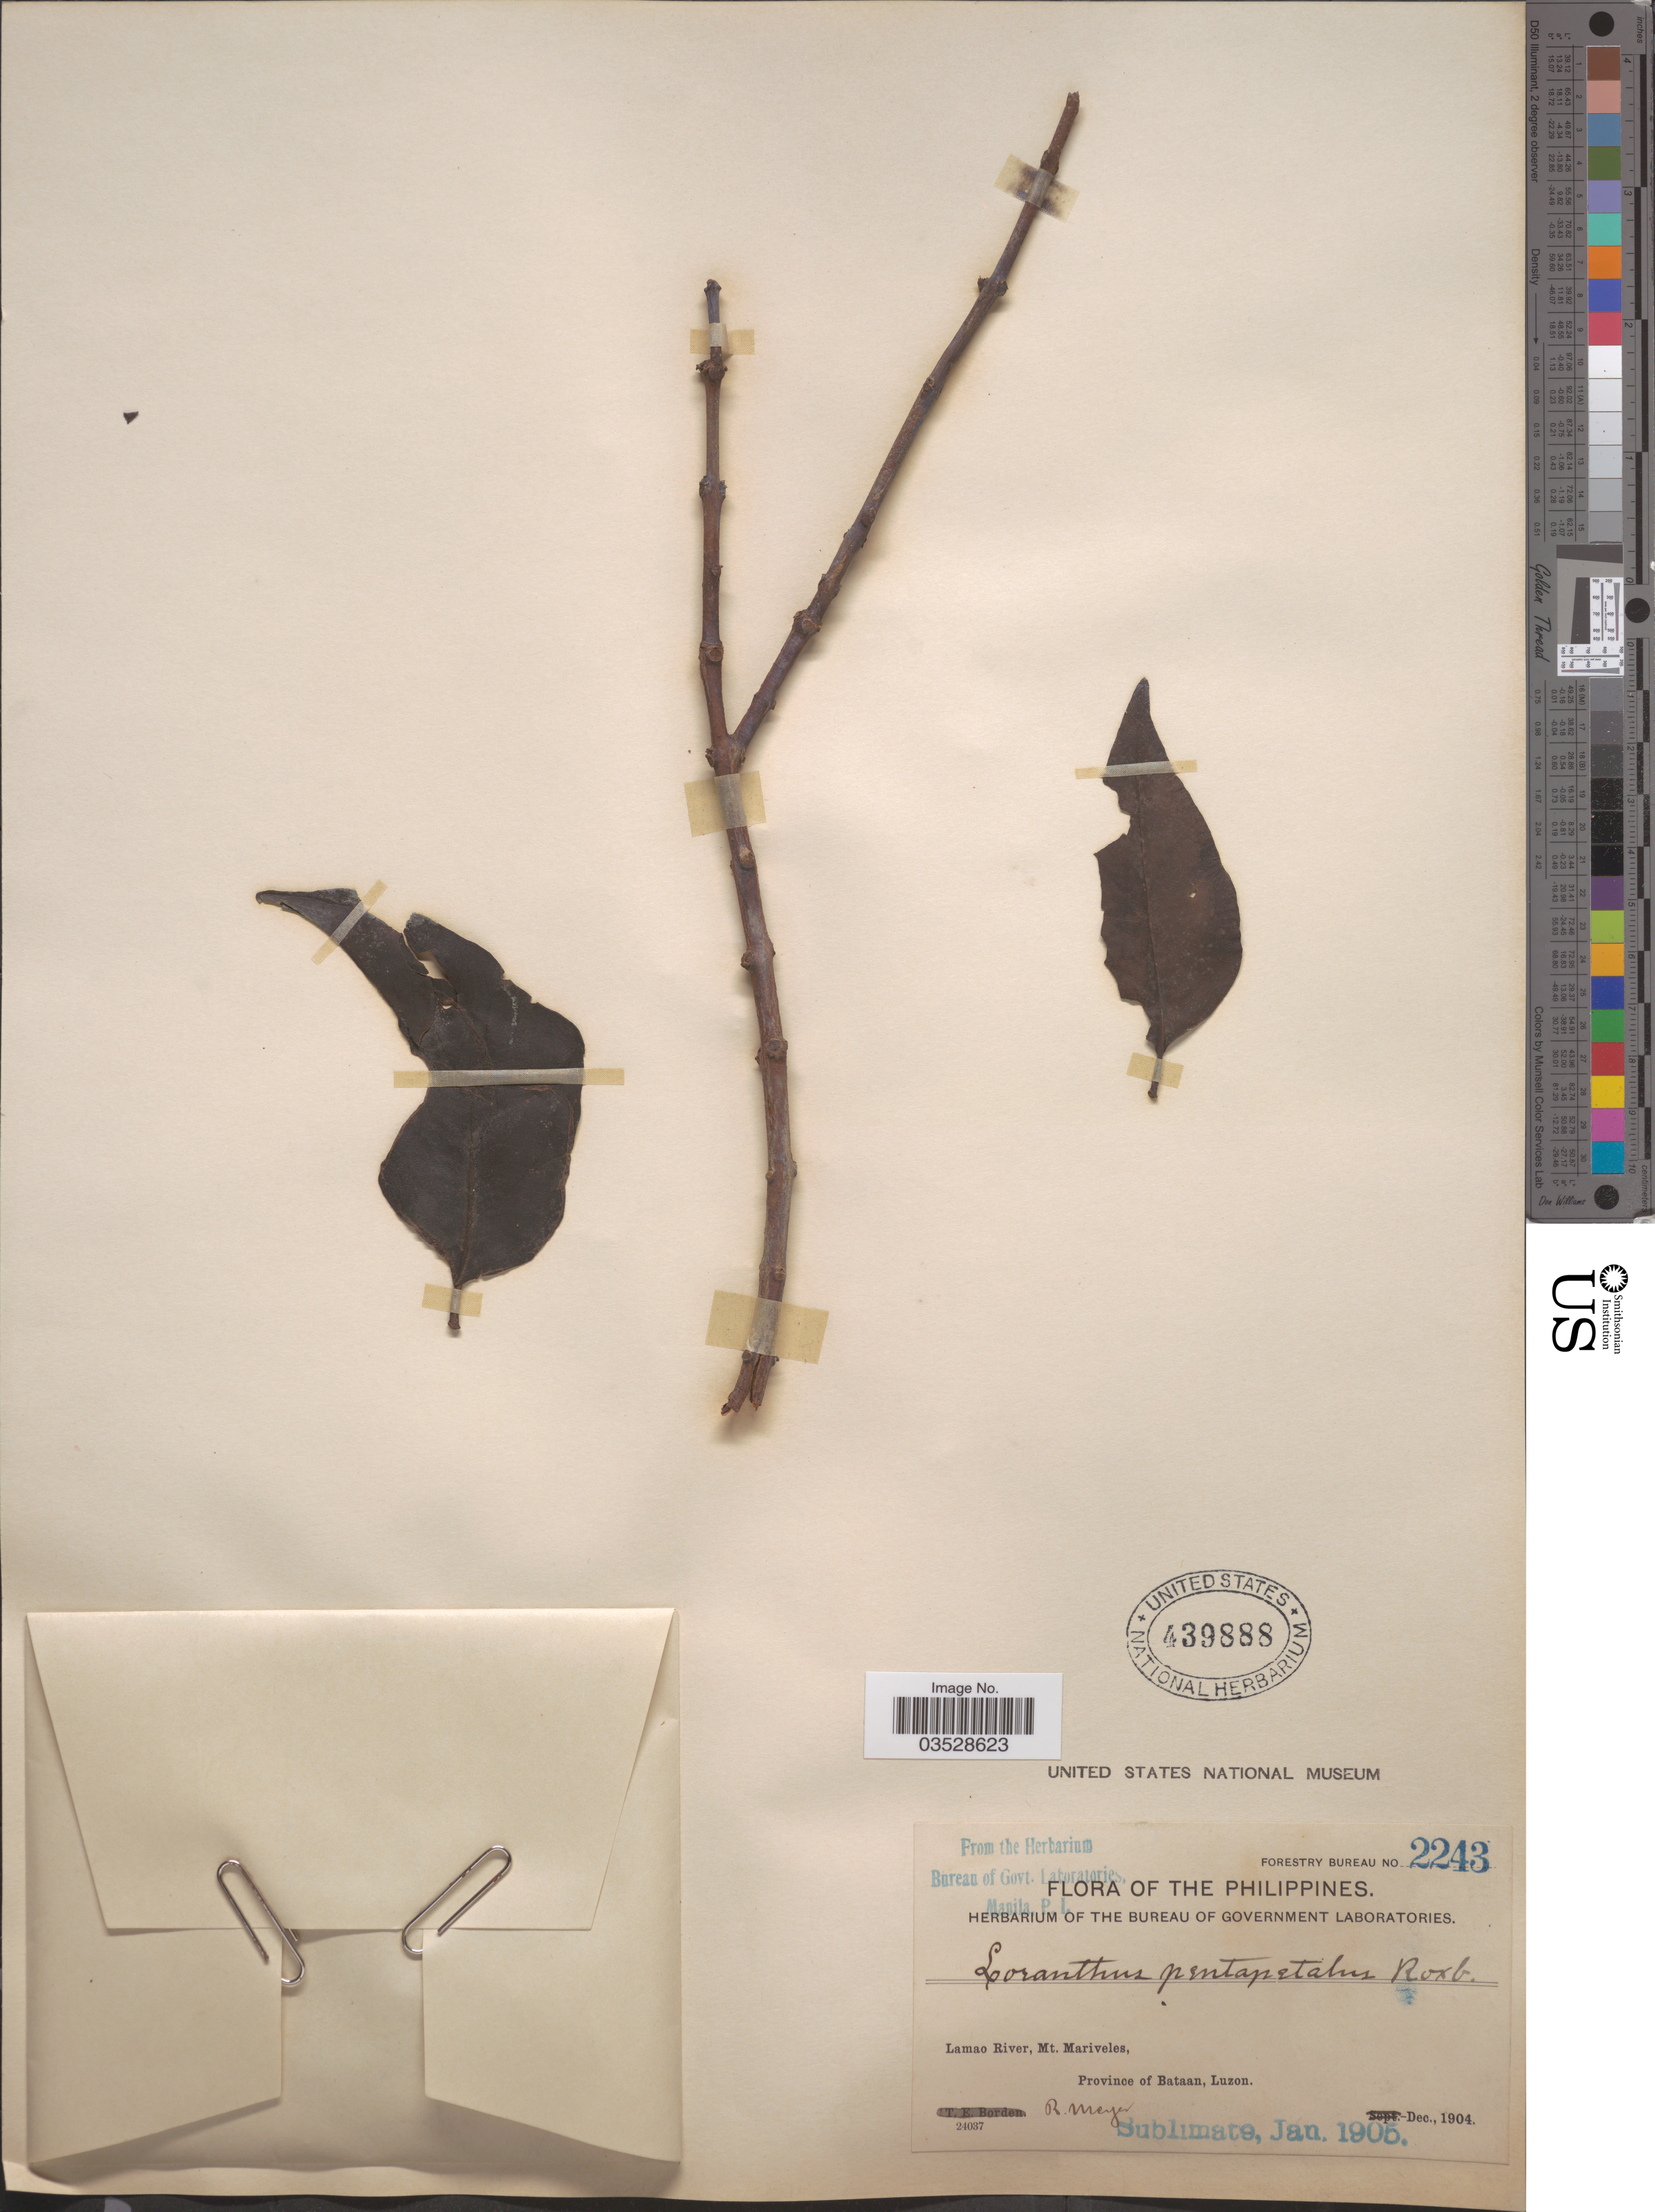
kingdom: Plantae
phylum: Tracheophyta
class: Magnoliopsida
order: Santalales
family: Loranthaceae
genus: Loranthus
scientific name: Loranthus pentapetalus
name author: Roxb.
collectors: R. Meyer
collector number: Forestry Bureau 2243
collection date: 1904-12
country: Philippines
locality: Lamao River, Mt. Mariveles, Province of Bataan, Luzon.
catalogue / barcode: US 439888